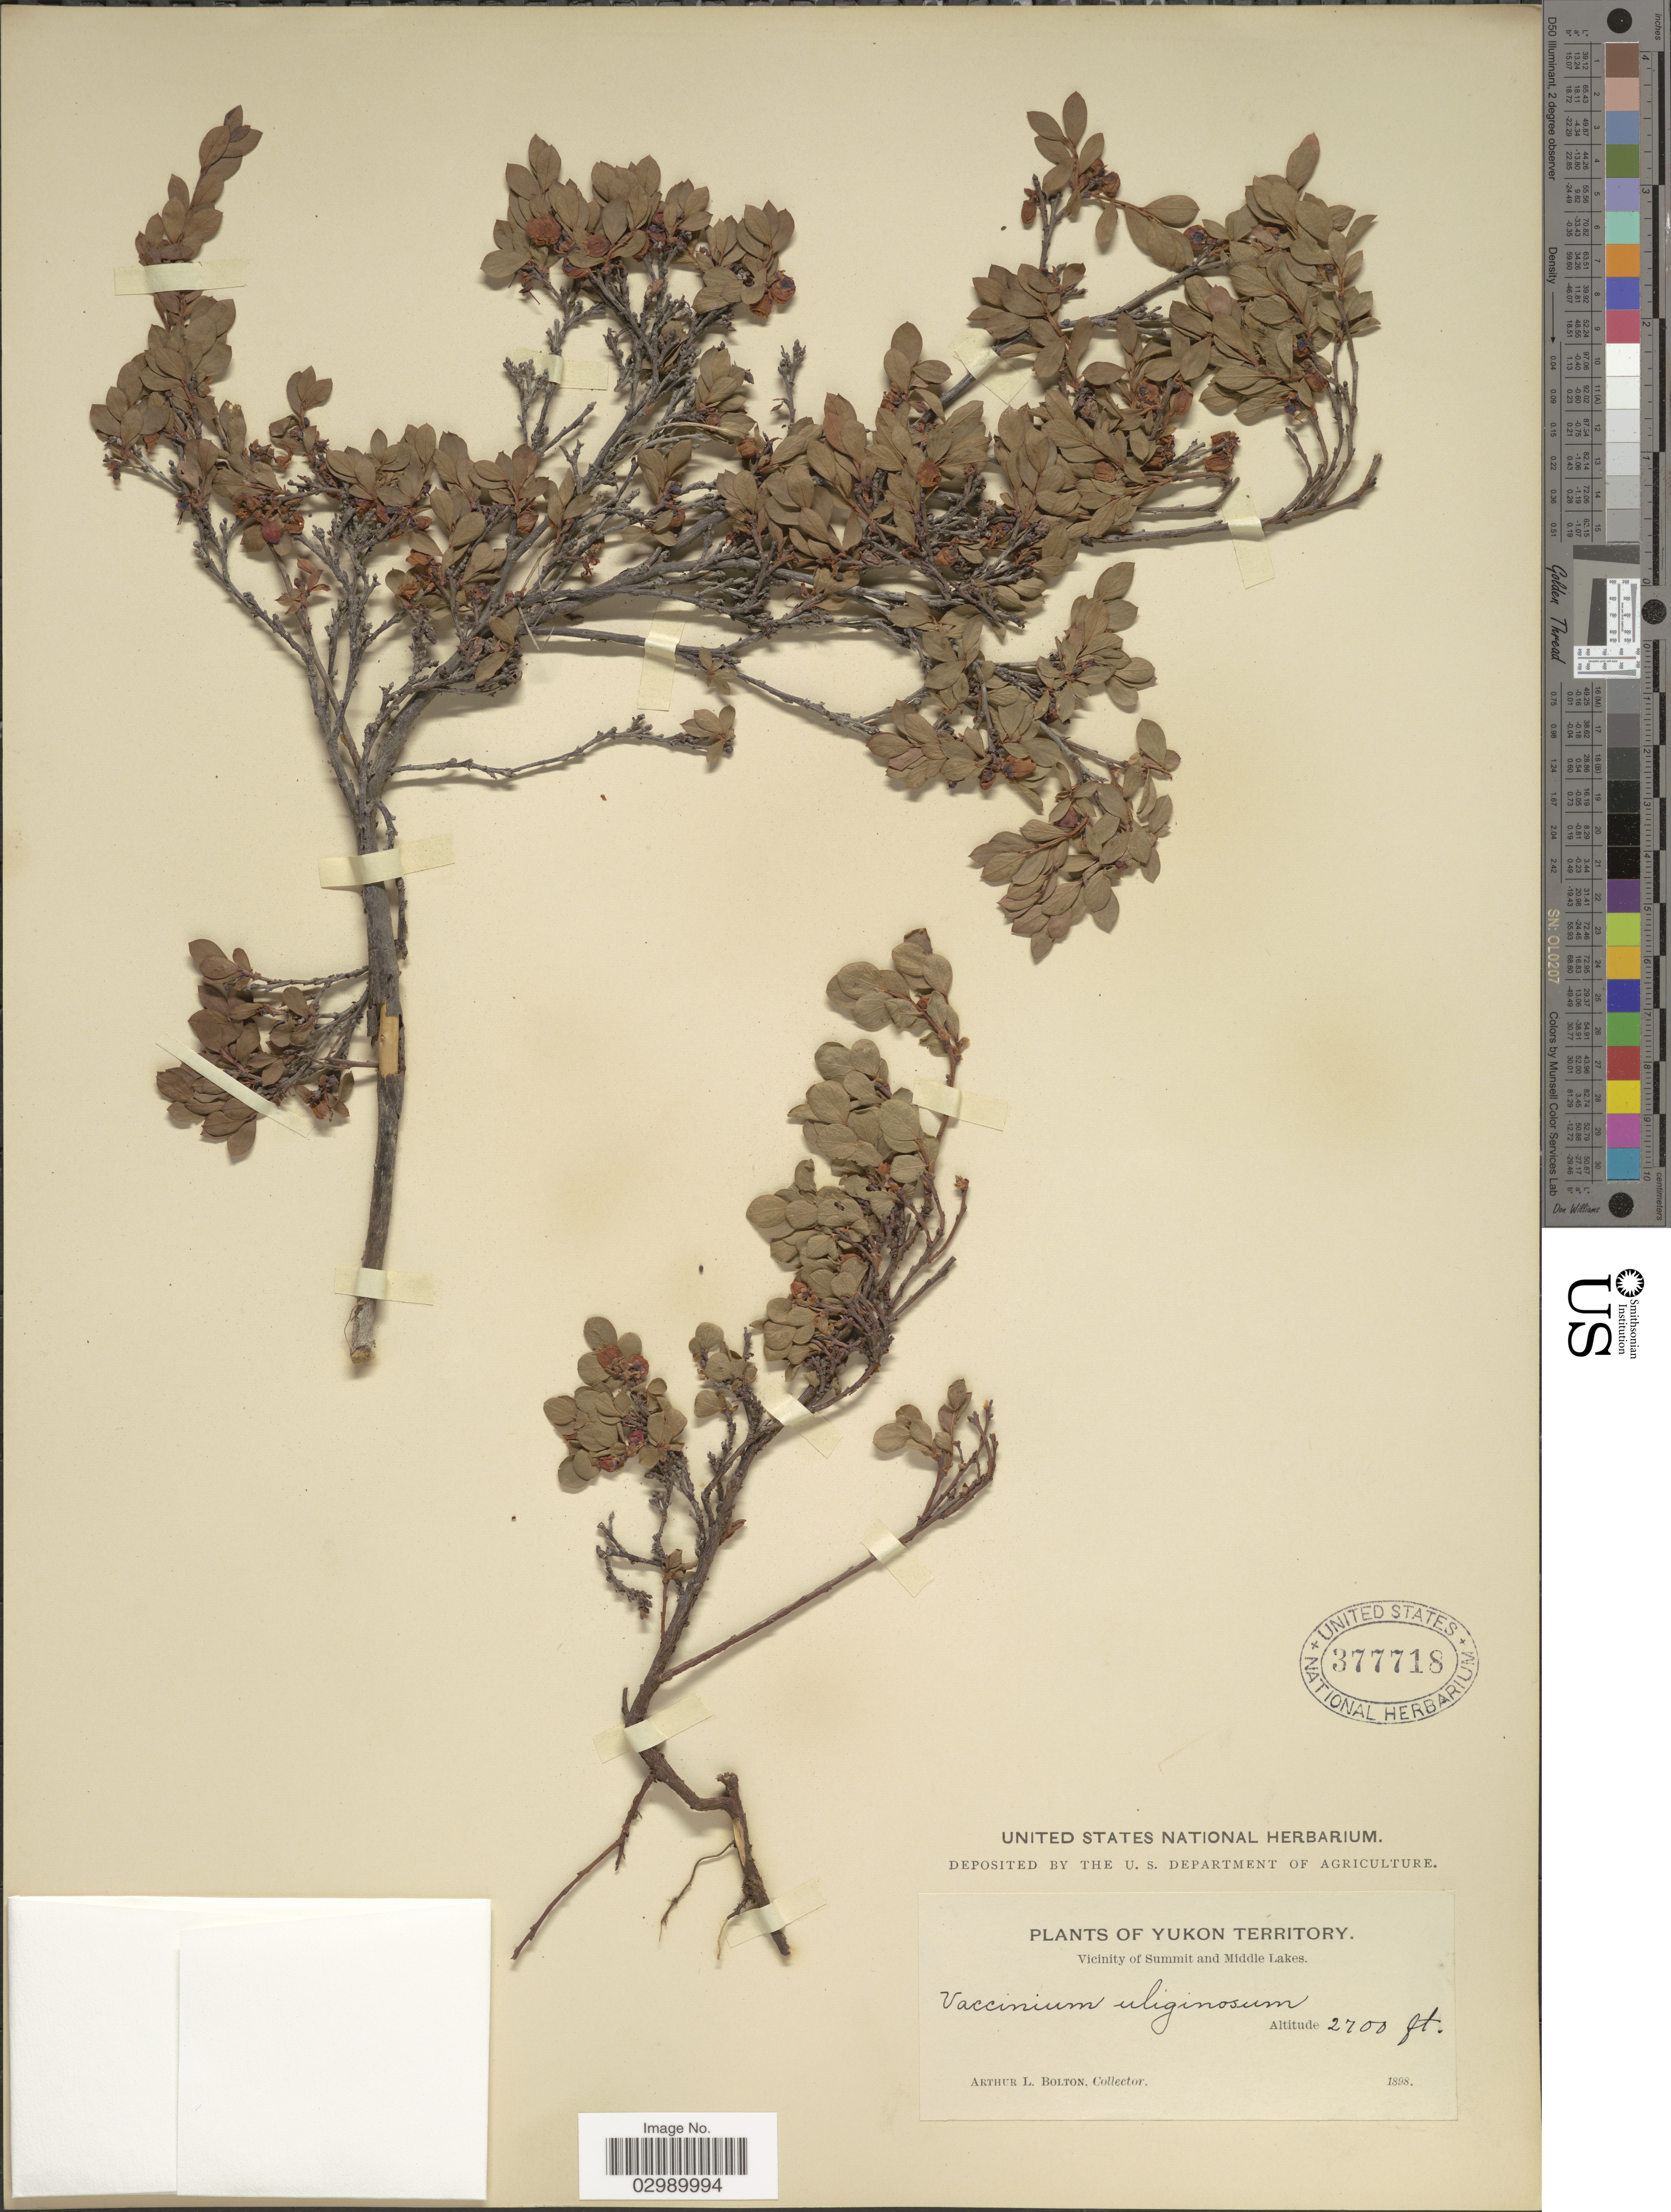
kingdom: Plantae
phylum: Tracheophyta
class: Magnoliopsida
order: Ericales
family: Ericaceae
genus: Vaccinium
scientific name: Vaccinium uliginosum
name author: L.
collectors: A. Bolton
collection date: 1898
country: Canada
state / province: Yukon Territory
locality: Vicinity of Summit and Middle Lakes.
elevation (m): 823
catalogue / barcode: US 377718